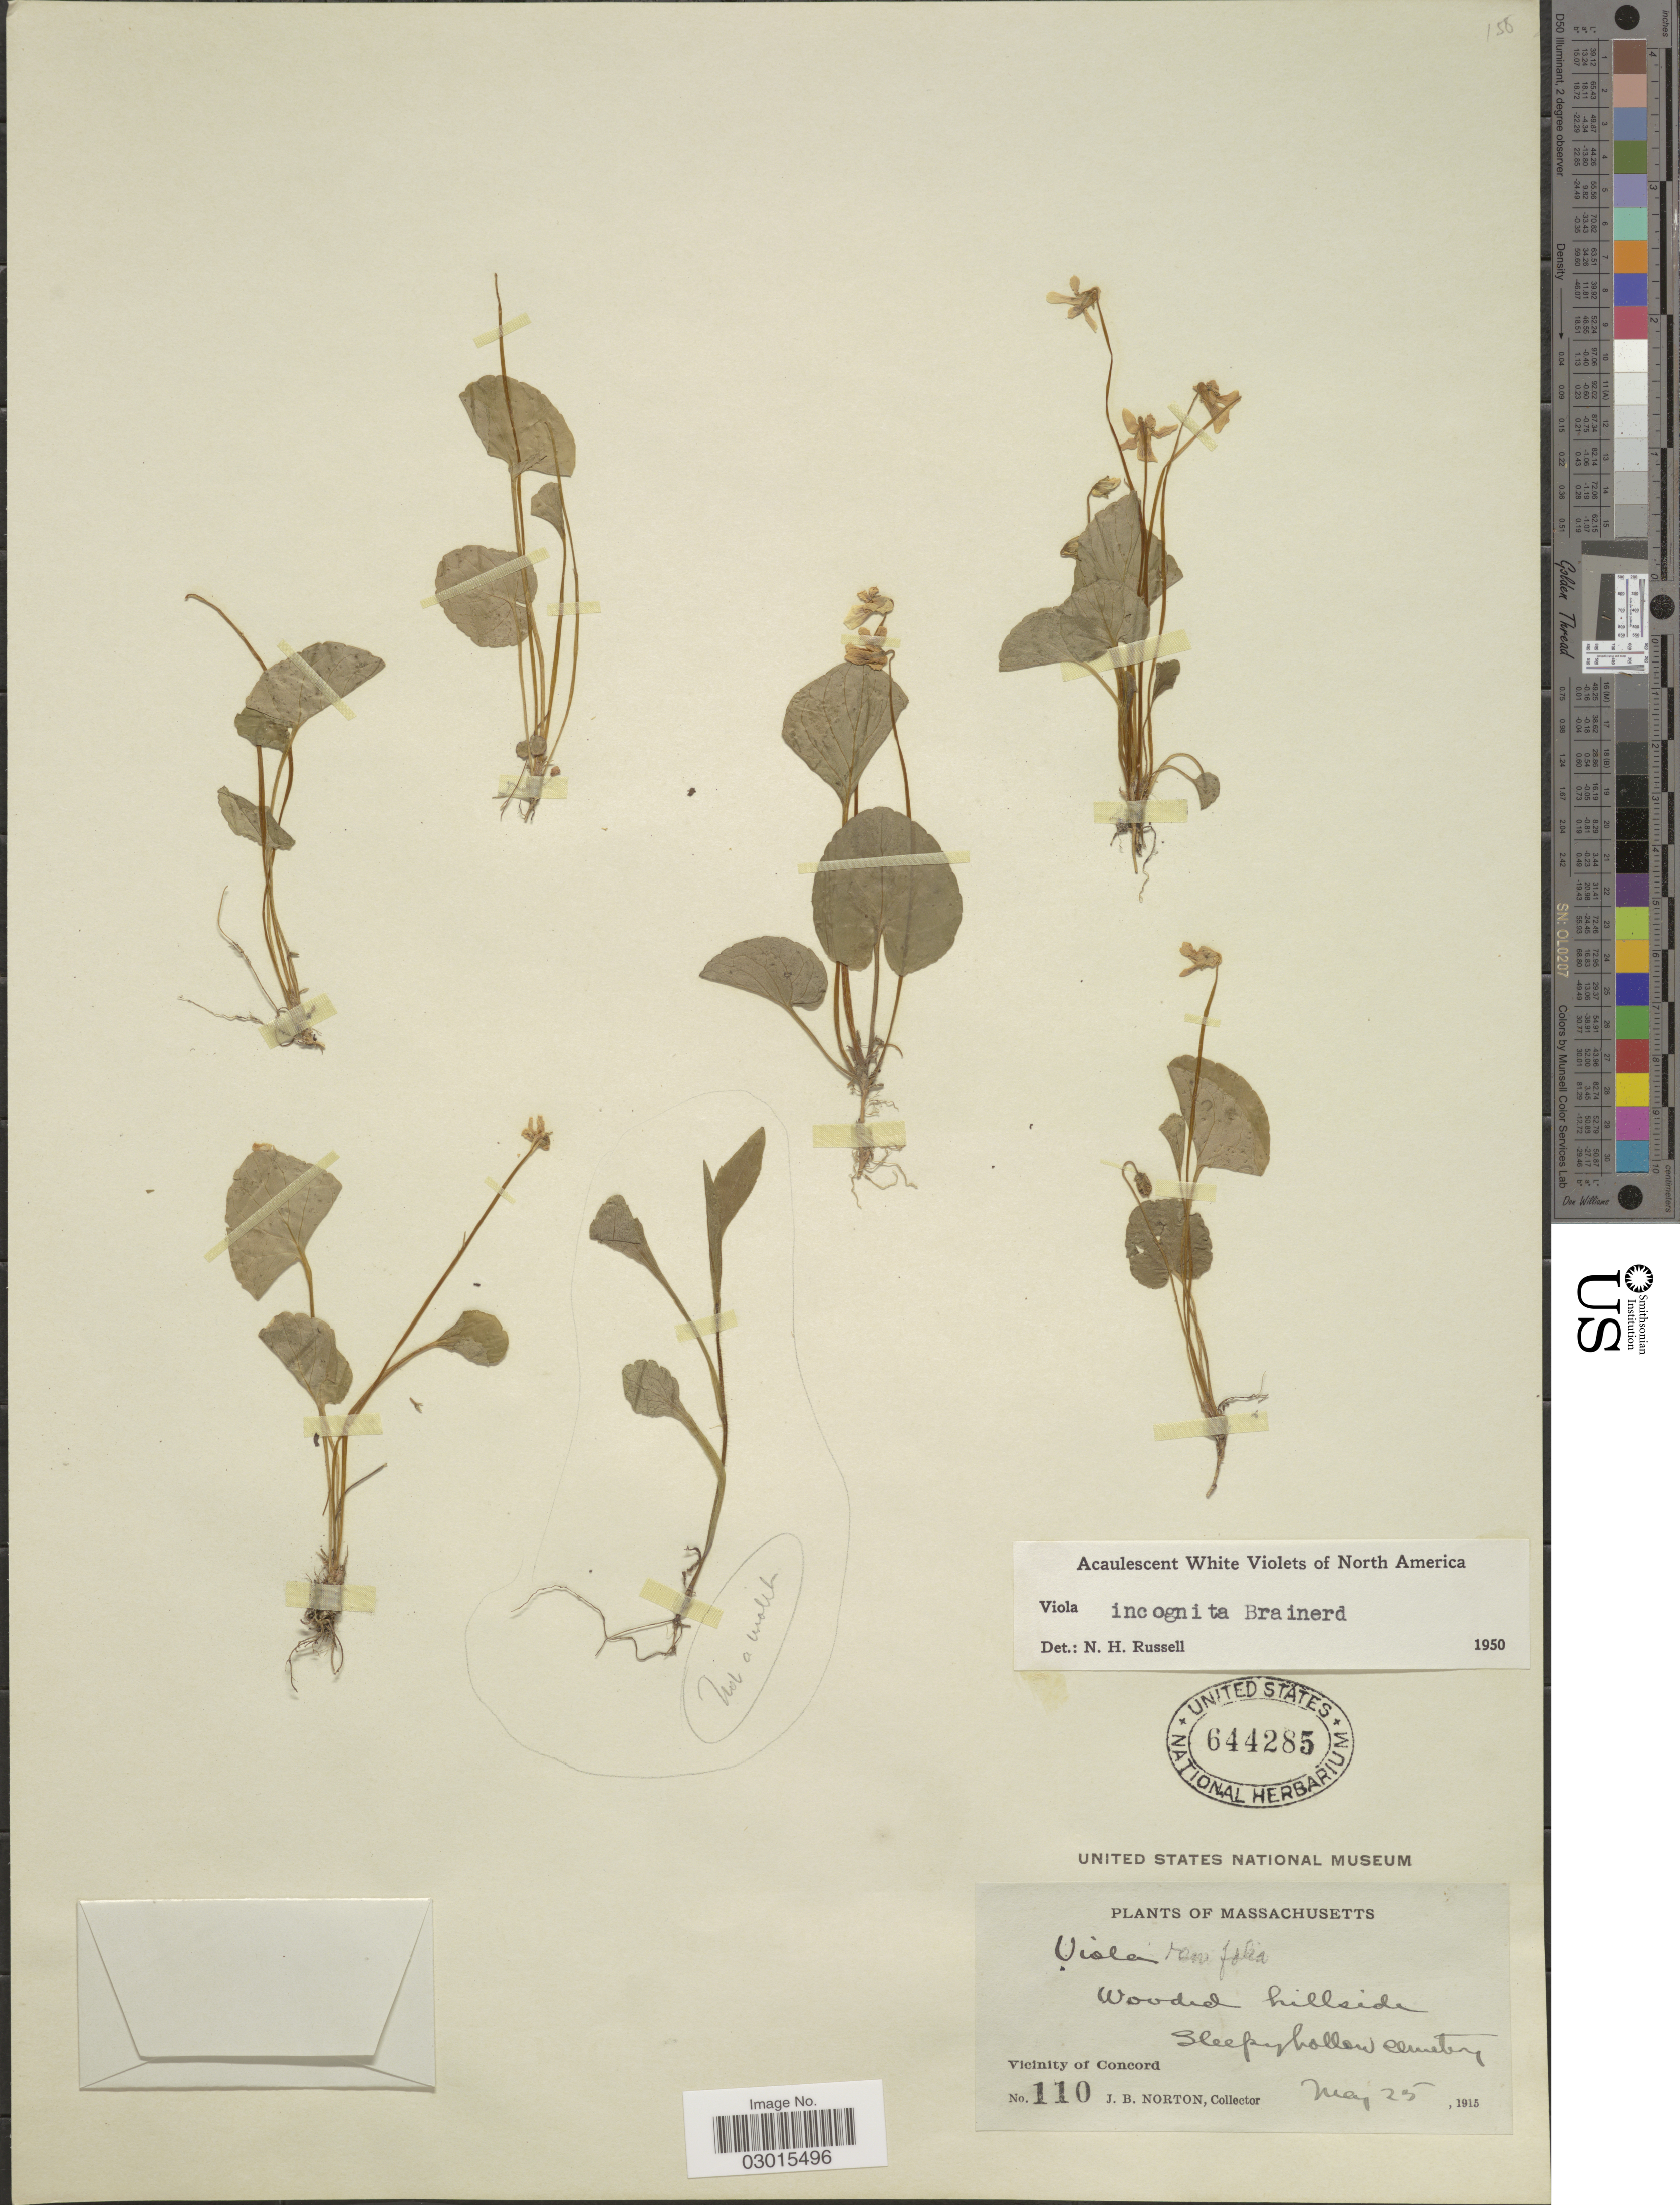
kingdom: Plantae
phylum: Tracheophyta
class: Magnoliopsida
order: Malpighiales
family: Violaceae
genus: Viola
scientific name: Viola incognita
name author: Brainerd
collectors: J. B. Norton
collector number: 110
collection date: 1915-05-25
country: United States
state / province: Massachusetts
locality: Hollow cemetery. Vicinity of Concord.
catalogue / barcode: US 644285